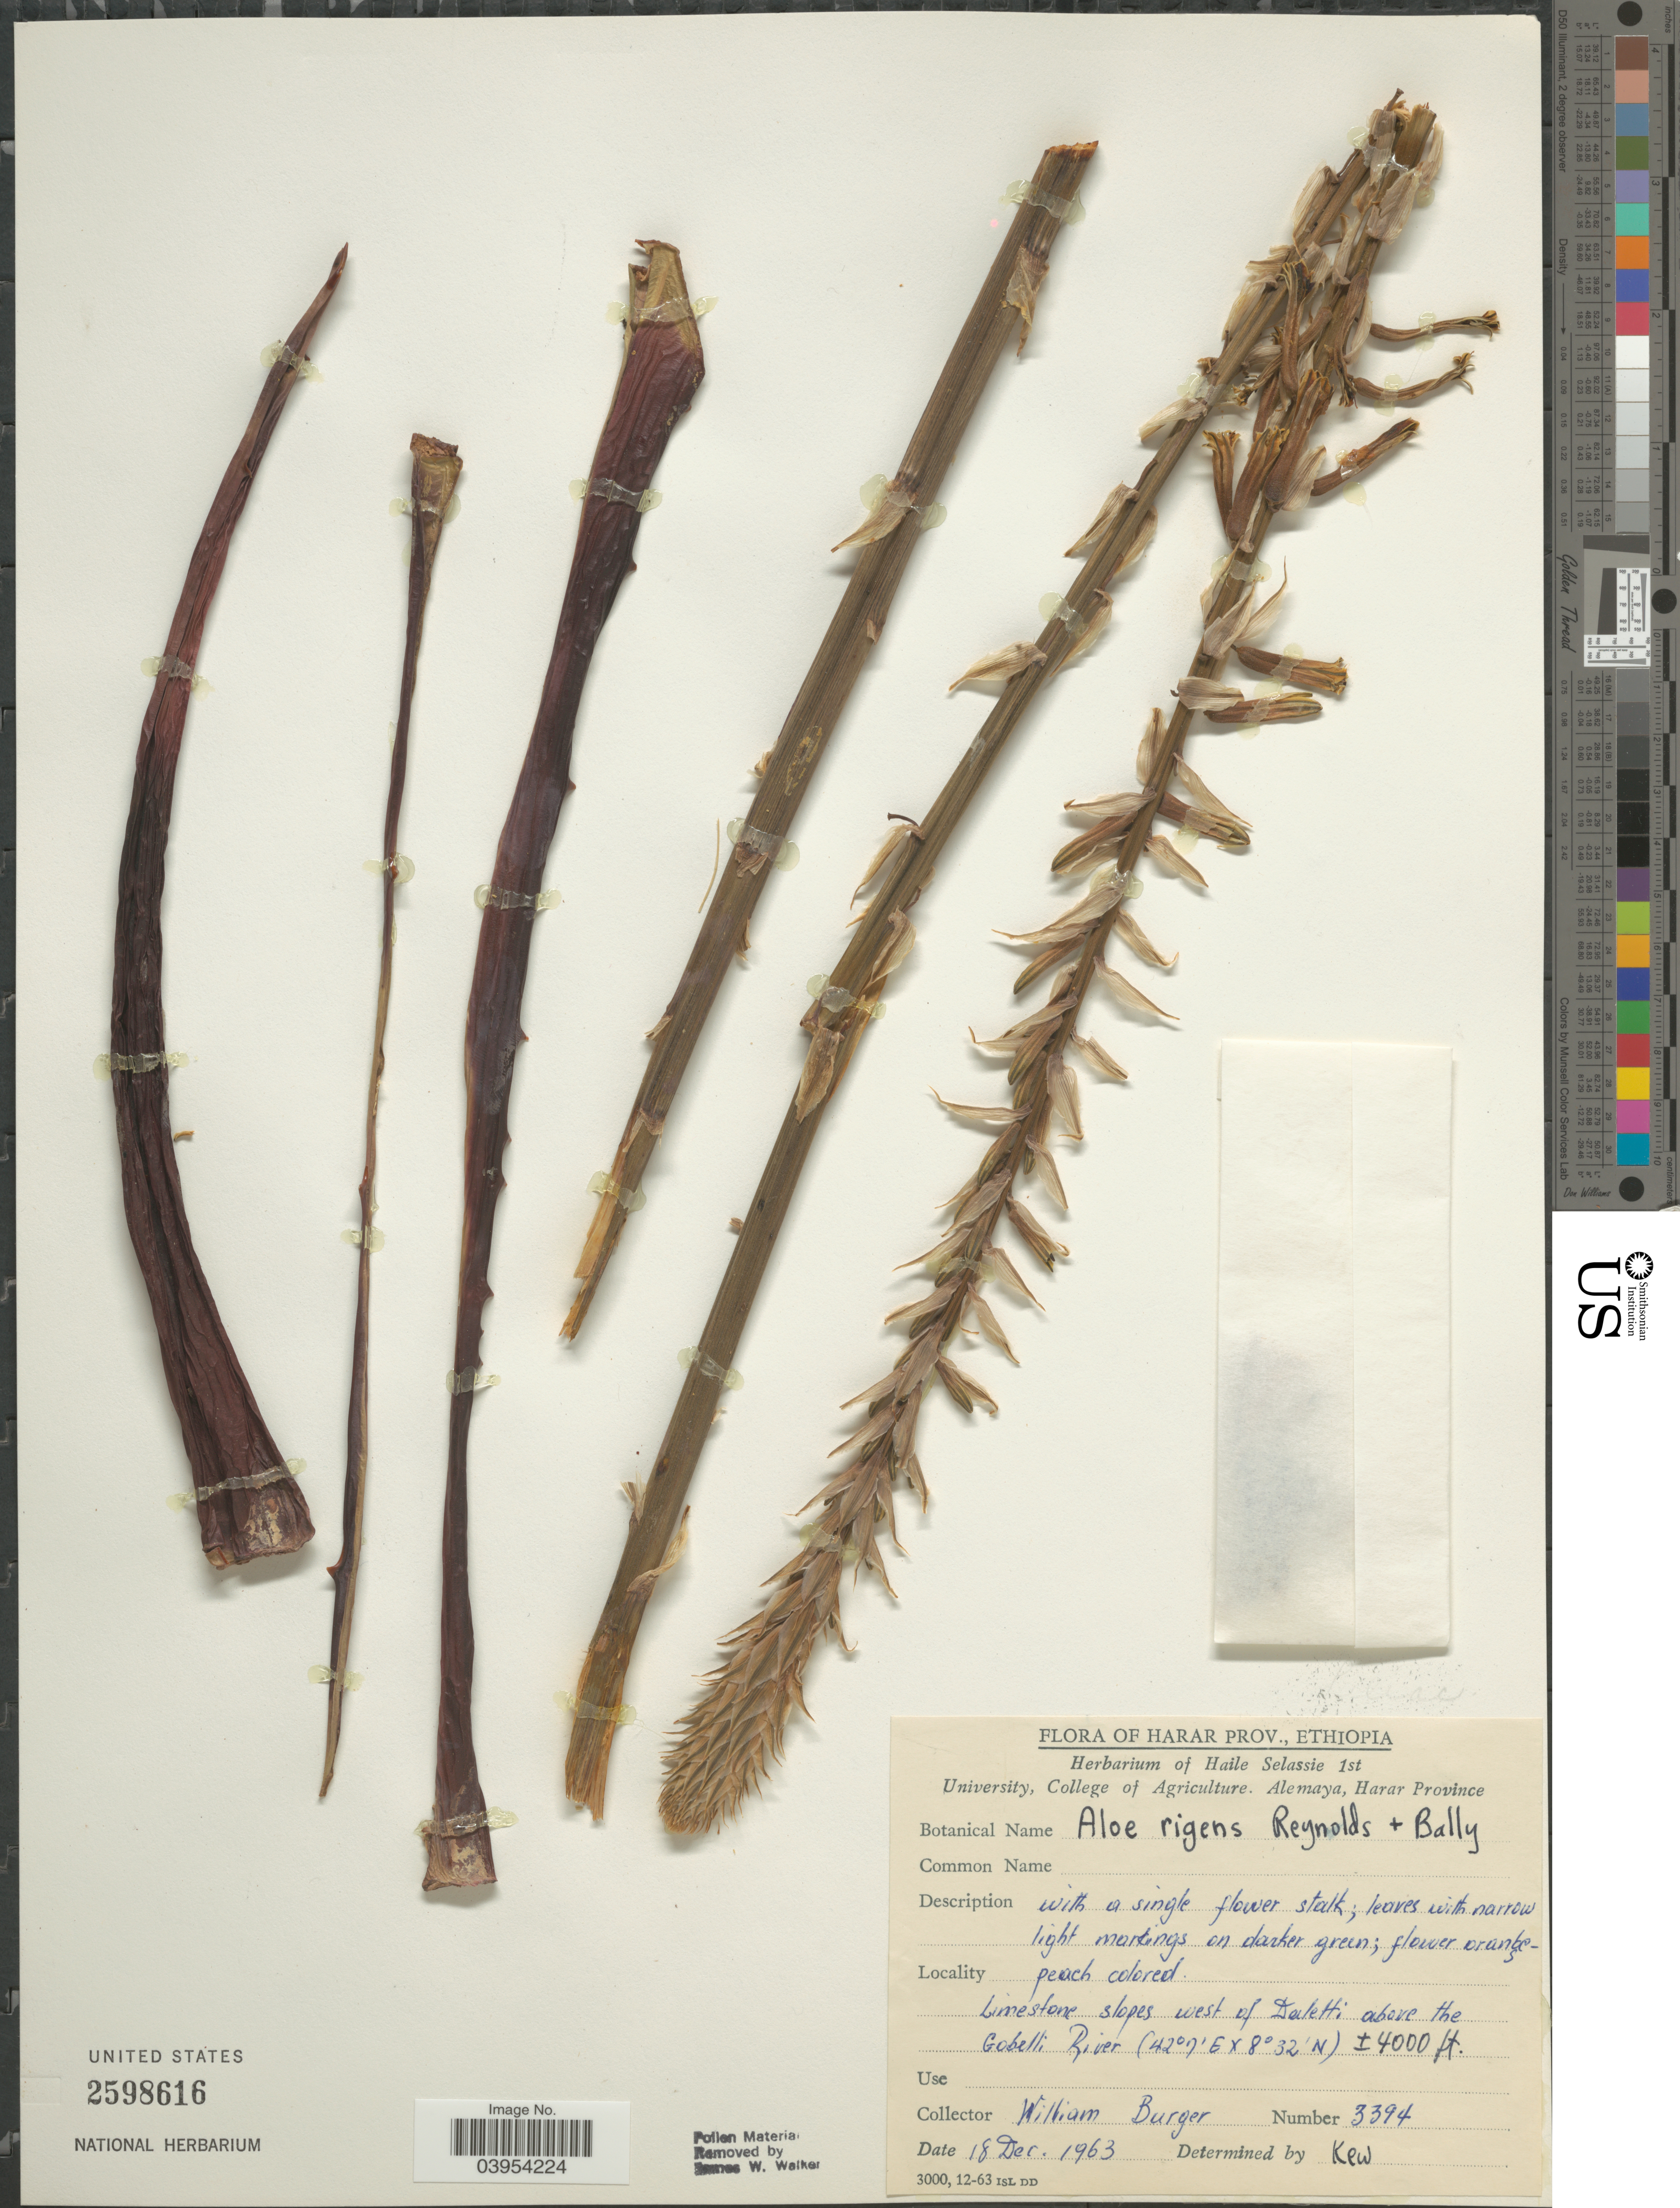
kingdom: Plantae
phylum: Tracheophyta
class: Liliopsida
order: Asparagales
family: Asphodelaceae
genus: Aloe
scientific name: Aloe trichosantha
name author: A. Berger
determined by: Demissew, S.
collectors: W. Burger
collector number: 3394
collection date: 1963-12-18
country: Ethiopia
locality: Harar Prov. Limestone slopes west of Daletti above the Gobelli River.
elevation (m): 1219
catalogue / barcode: US 2598616